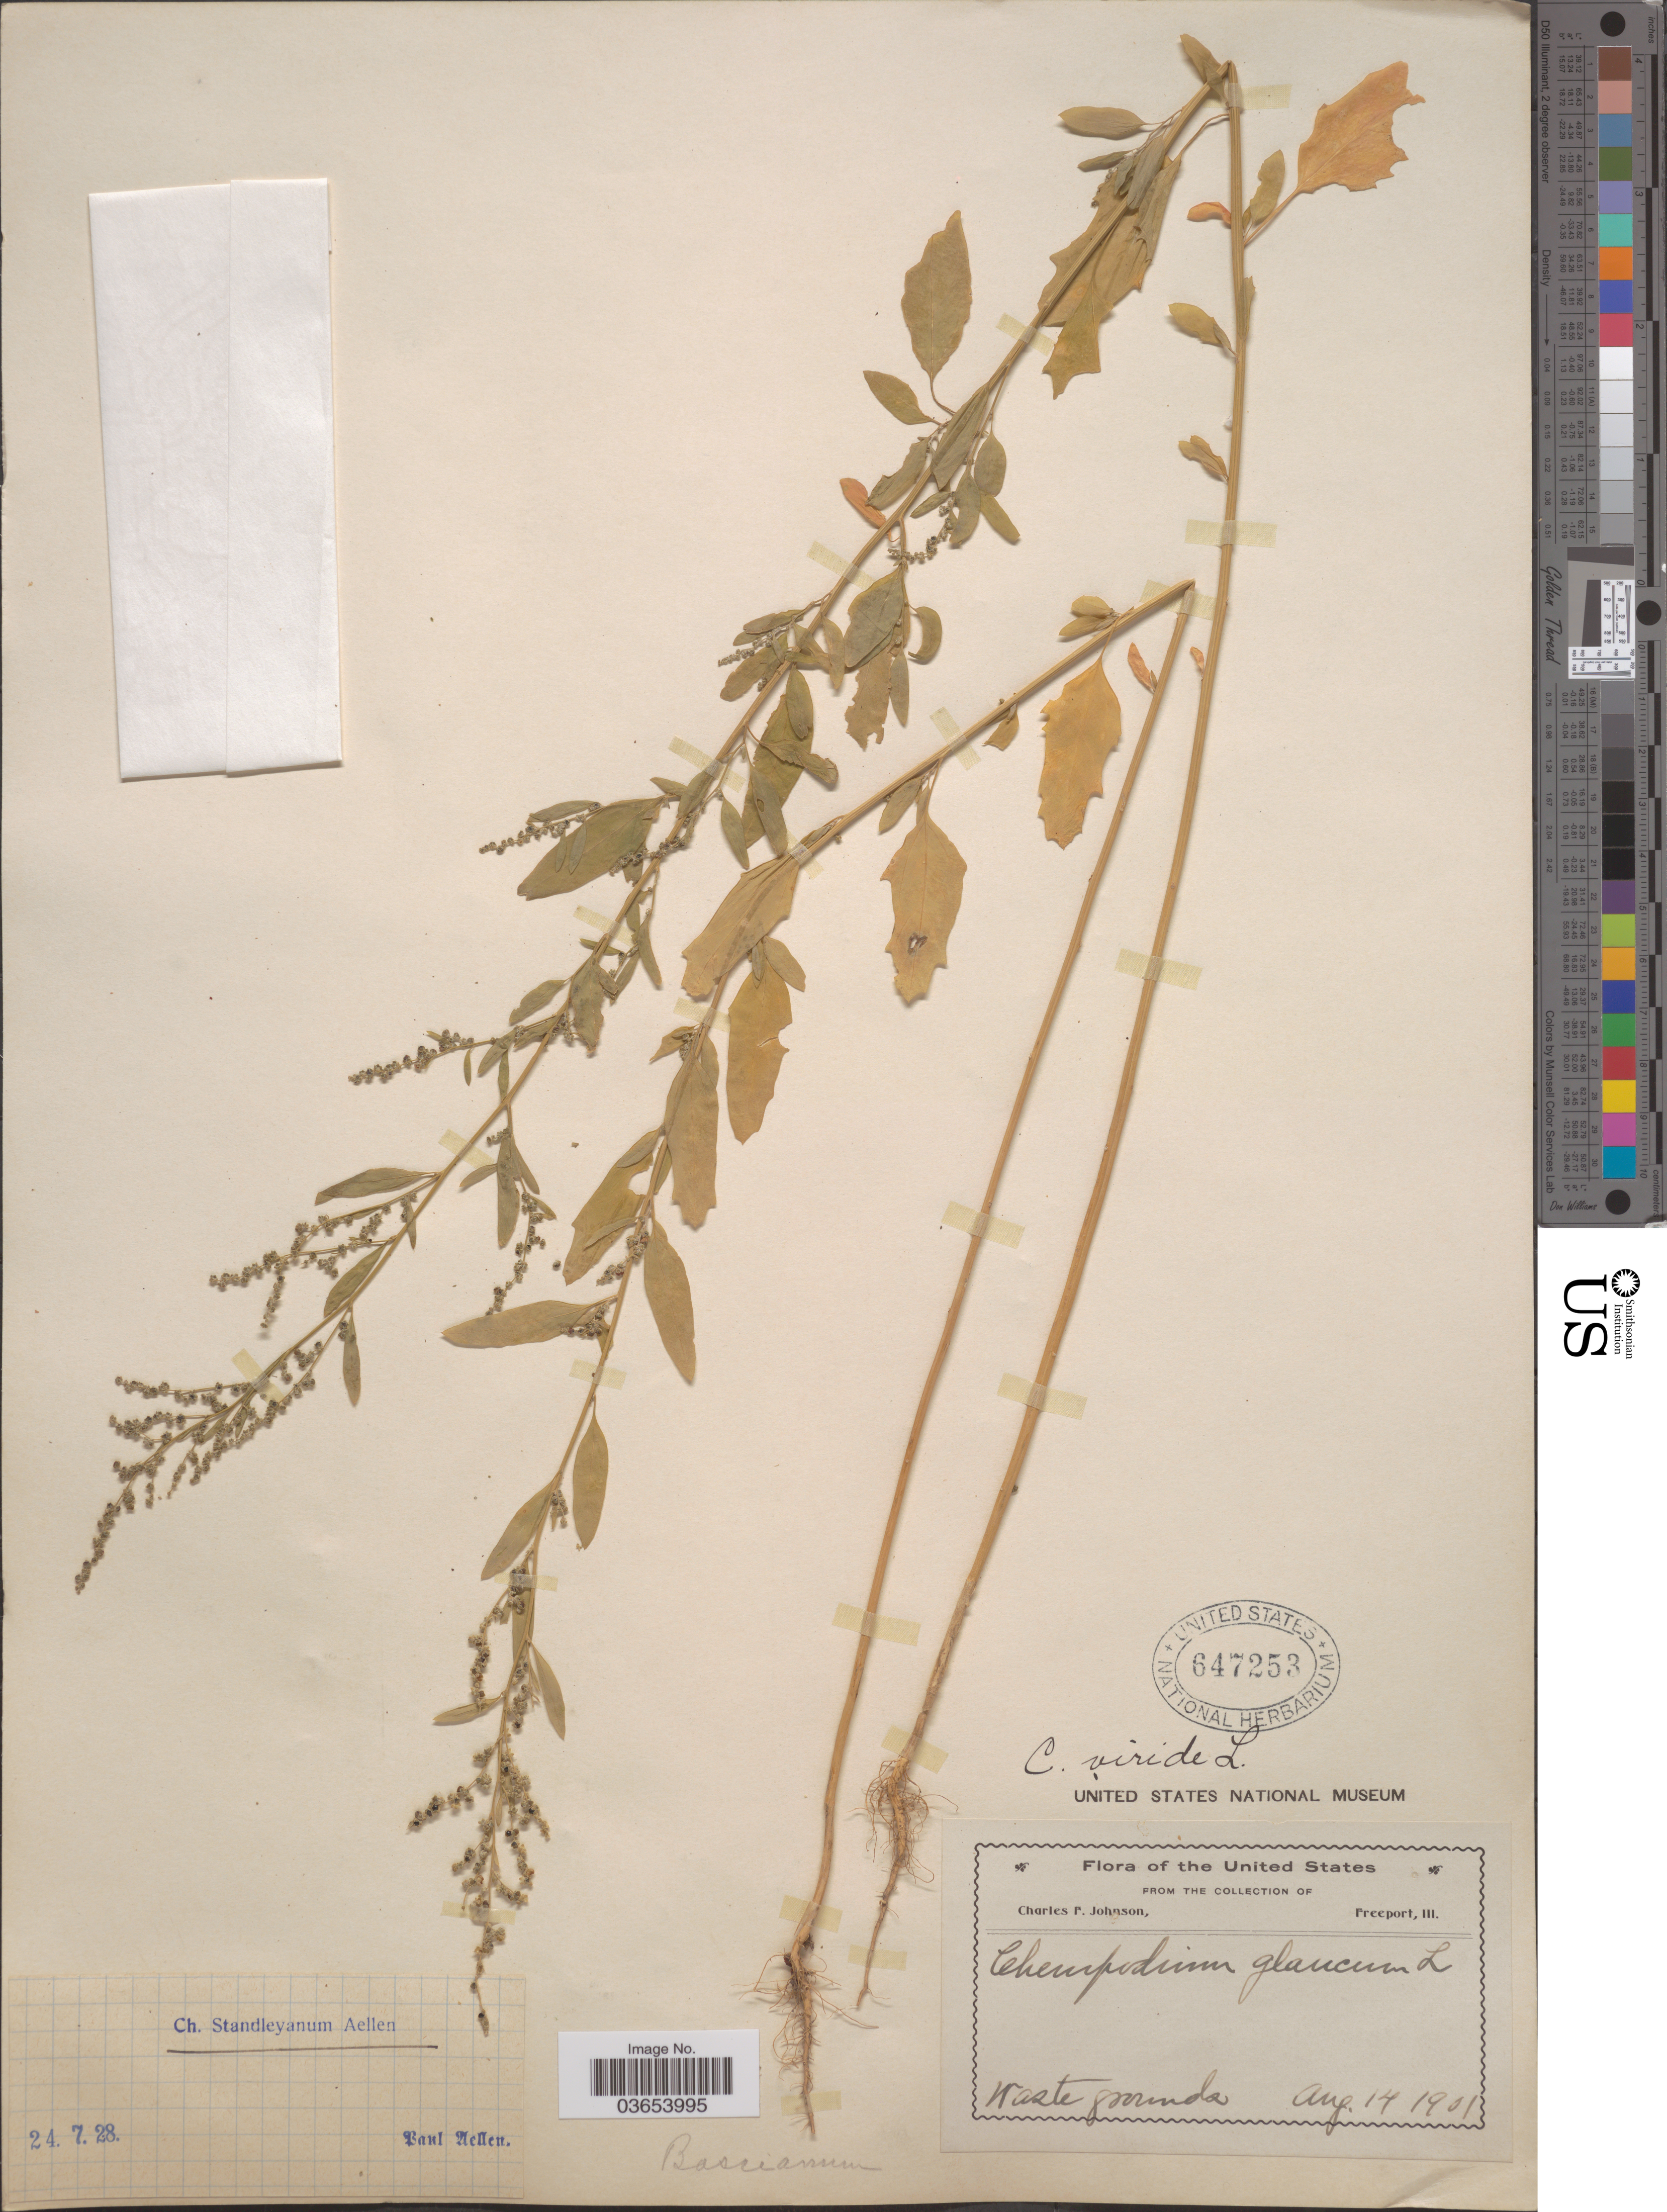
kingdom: Plantae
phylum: Tracheophyta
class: Magnoliopsida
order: Caryophyllales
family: Amaranthaceae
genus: Chenopodium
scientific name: Chenopodium standleyanum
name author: Aellen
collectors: C. F. Johnson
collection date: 1901-08-14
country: United States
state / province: Illinois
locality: Freeport. [unsure placement]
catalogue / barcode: US 647253